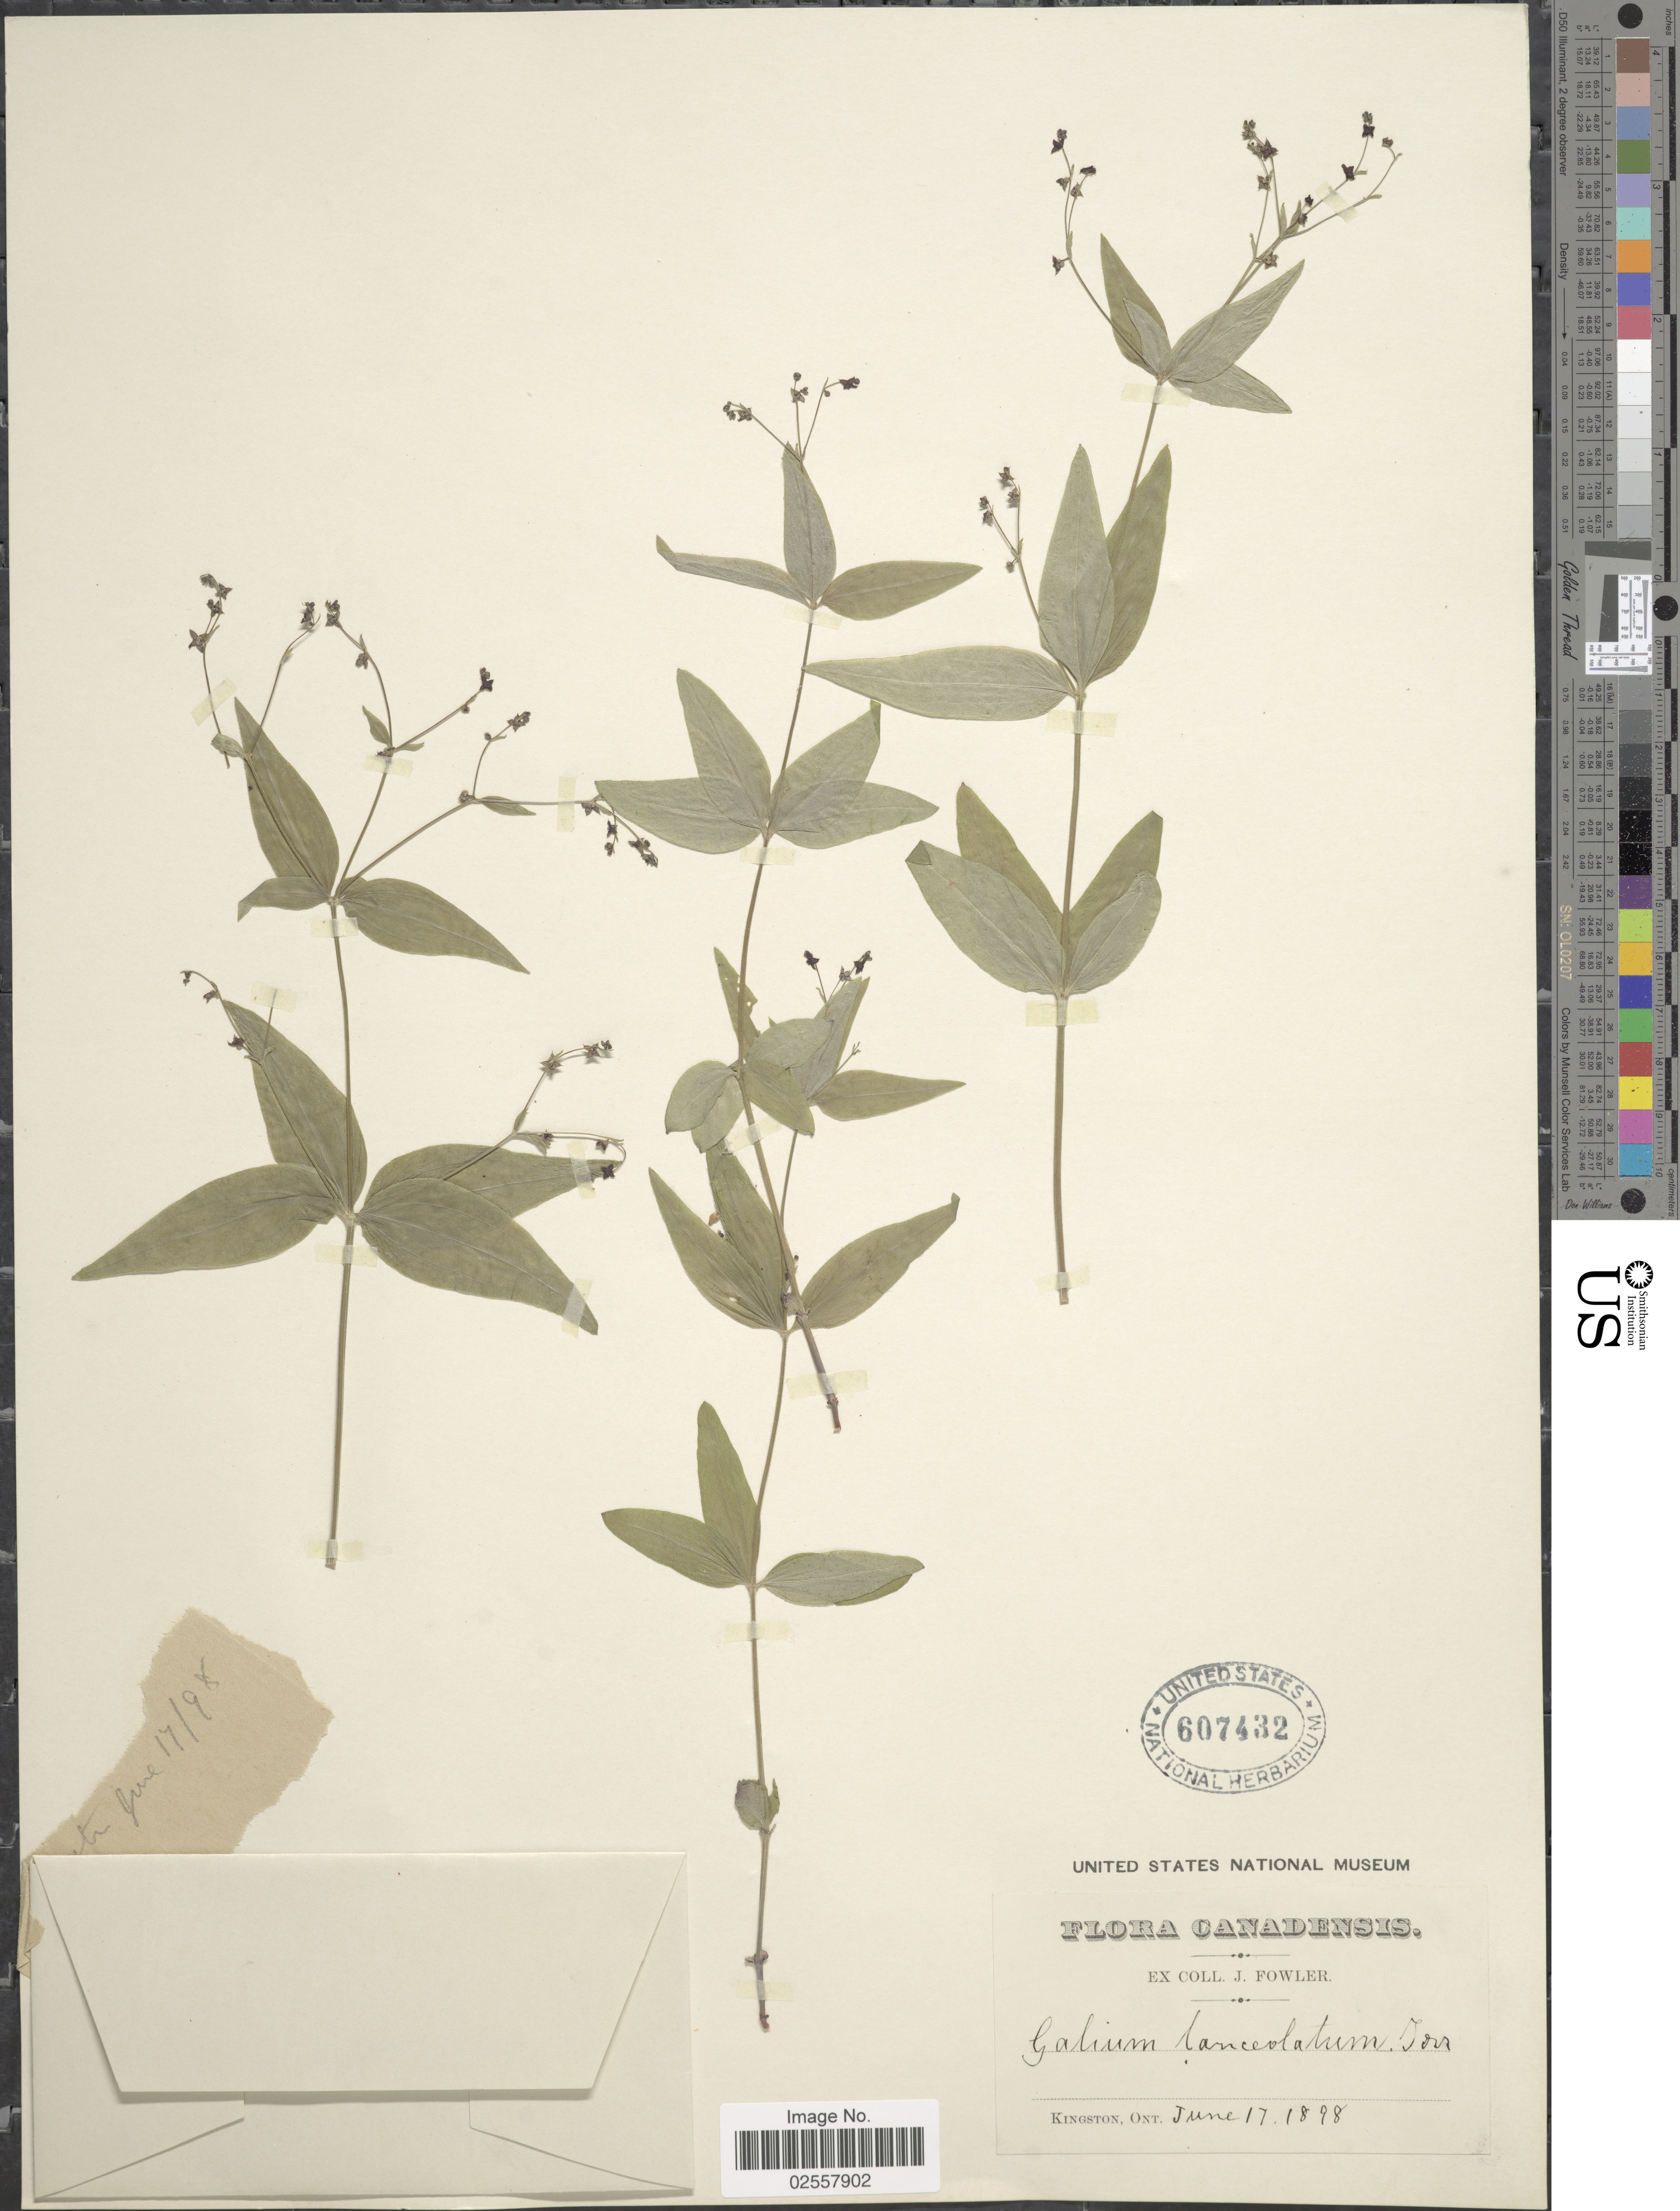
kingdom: Plantae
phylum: Tracheophyta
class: Magnoliopsida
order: Gentianales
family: Rubiaceae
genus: Galium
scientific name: Galium lanceolatum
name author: (Torr. & A. Gray) Torr.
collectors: J. P. Fowler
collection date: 1898-06-17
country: Canada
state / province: Ontario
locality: Kingston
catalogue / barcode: US 607432